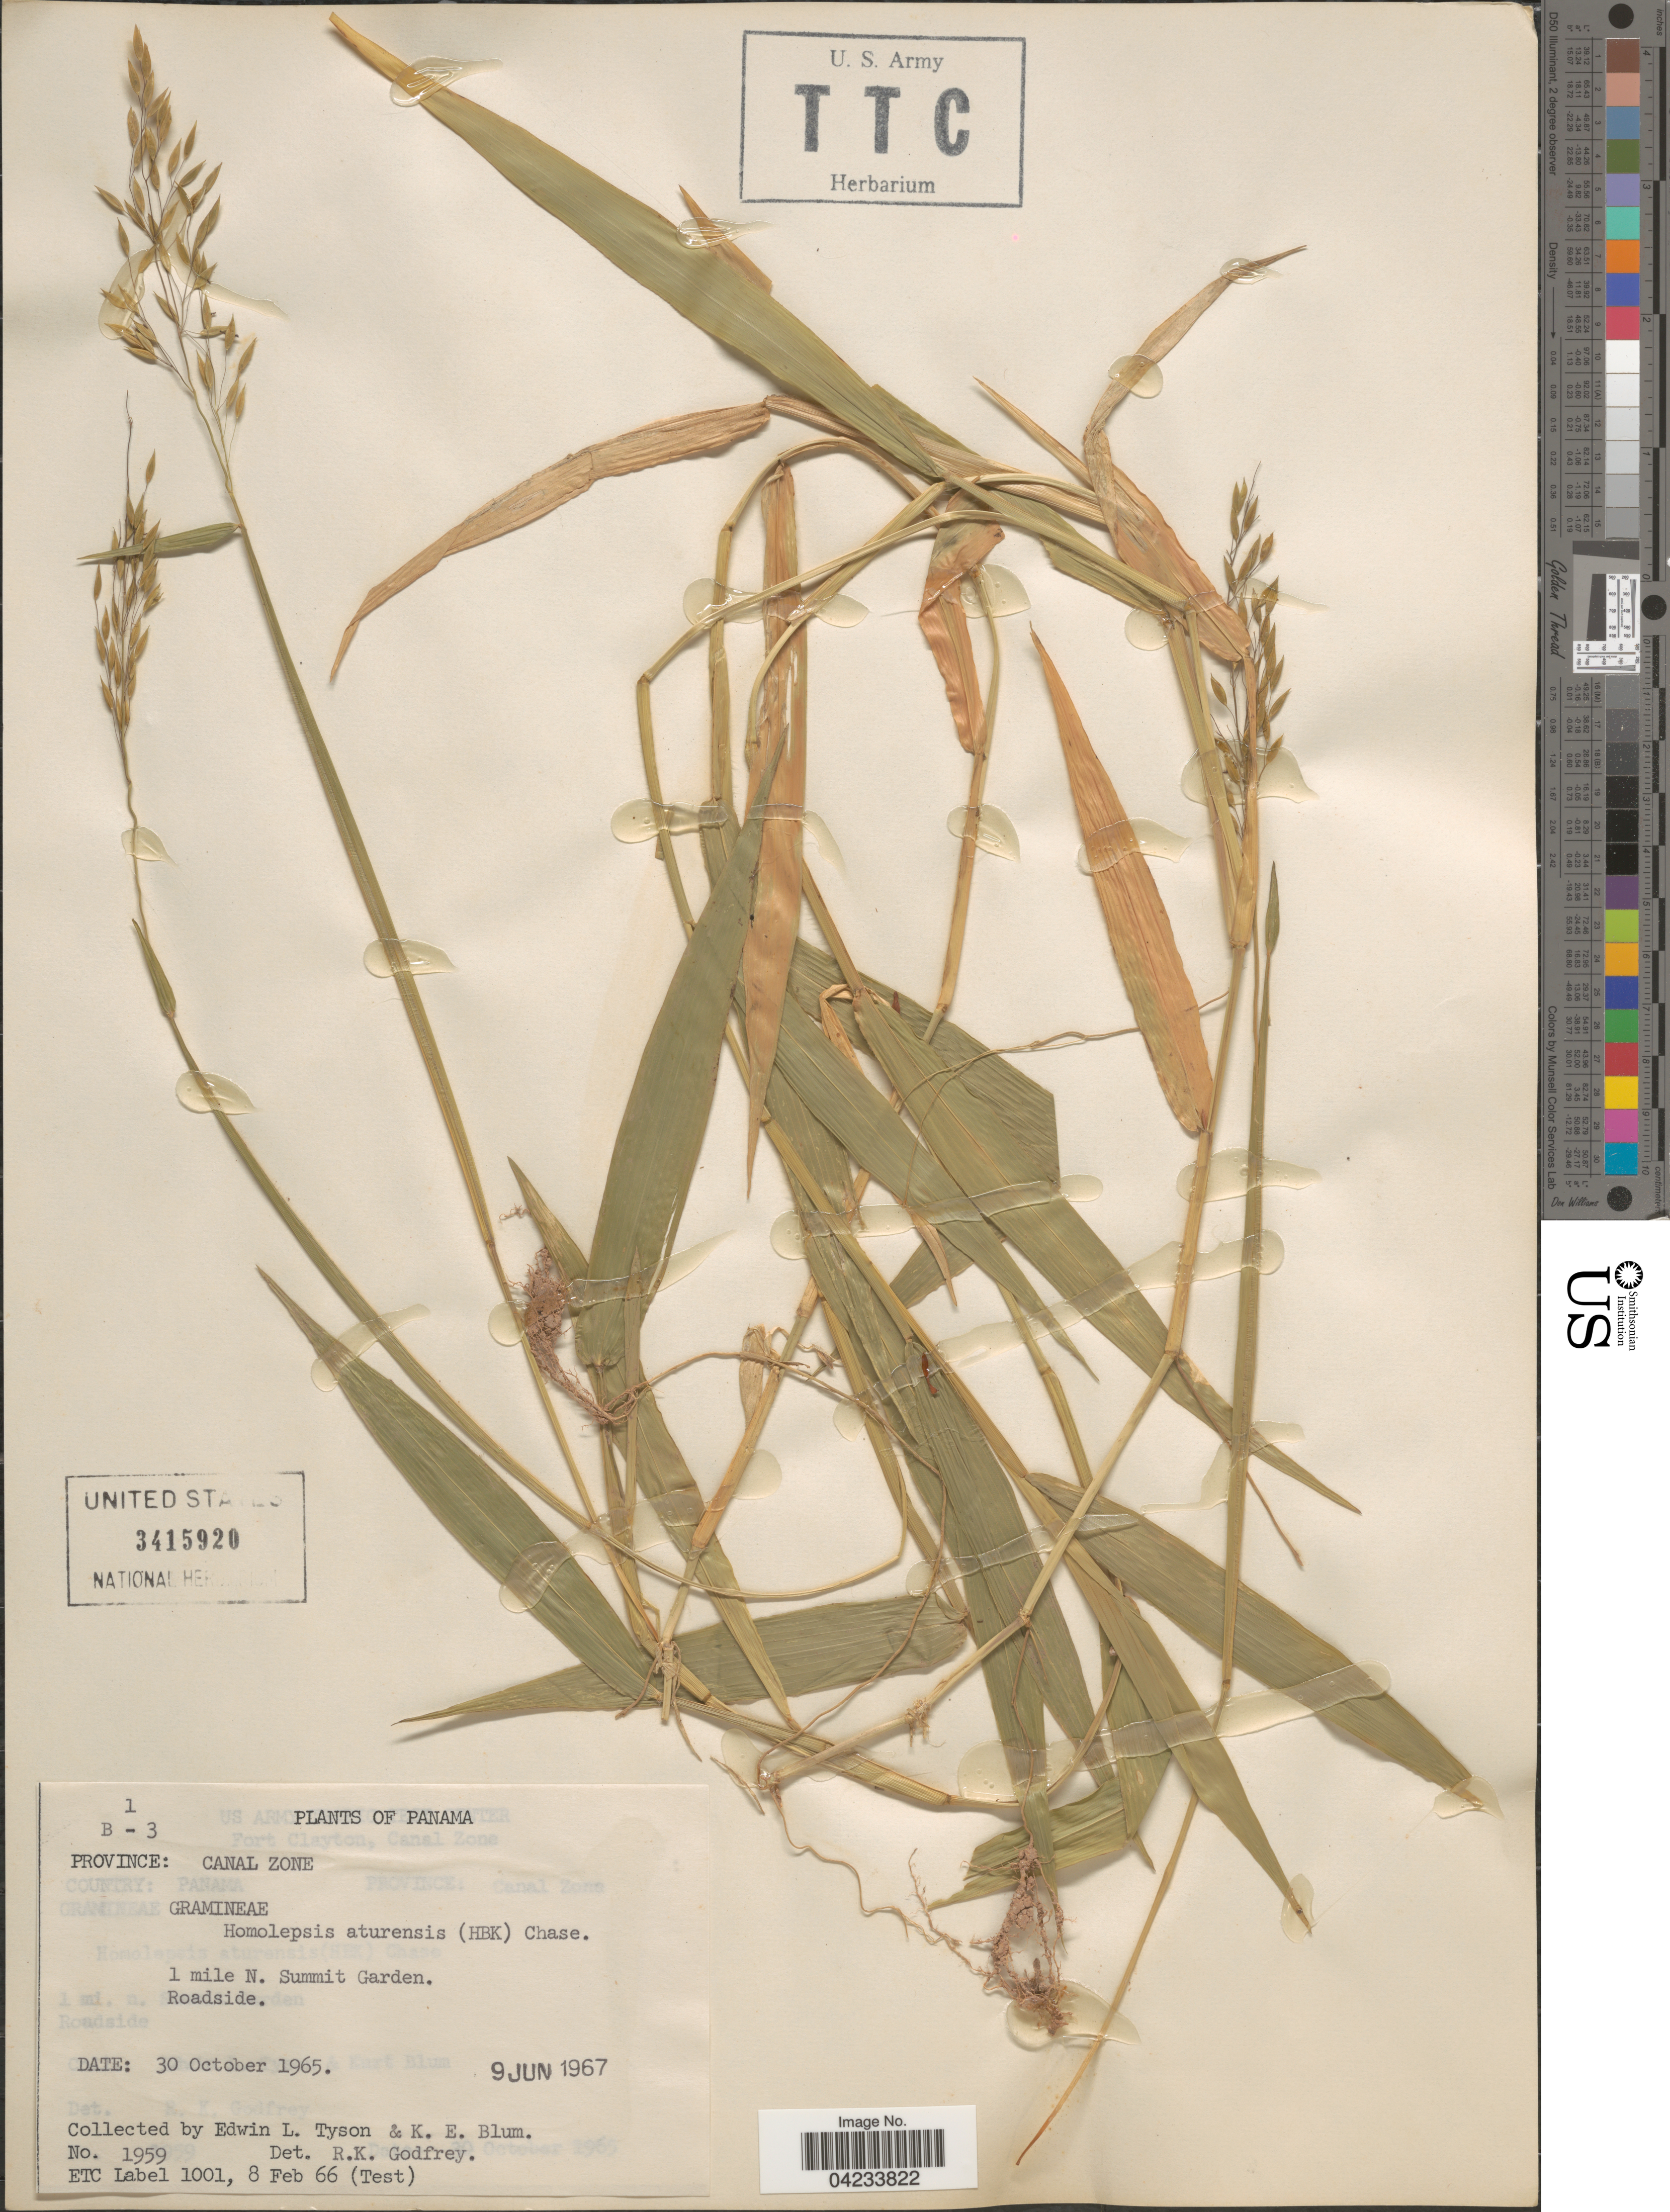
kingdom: Plantae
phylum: Tracheophyta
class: Liliopsida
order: Poales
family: Poaceae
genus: Homolepis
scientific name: Homolepis aturensis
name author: (Kunth) Chase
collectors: E. L. Tyson & K. E. Blum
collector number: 1959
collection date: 1965-10-30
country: Panama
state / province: Colón / Panamá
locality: Province: Canal Zone. 1 mile N. Summit Garden. Roadside.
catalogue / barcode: US 3415920